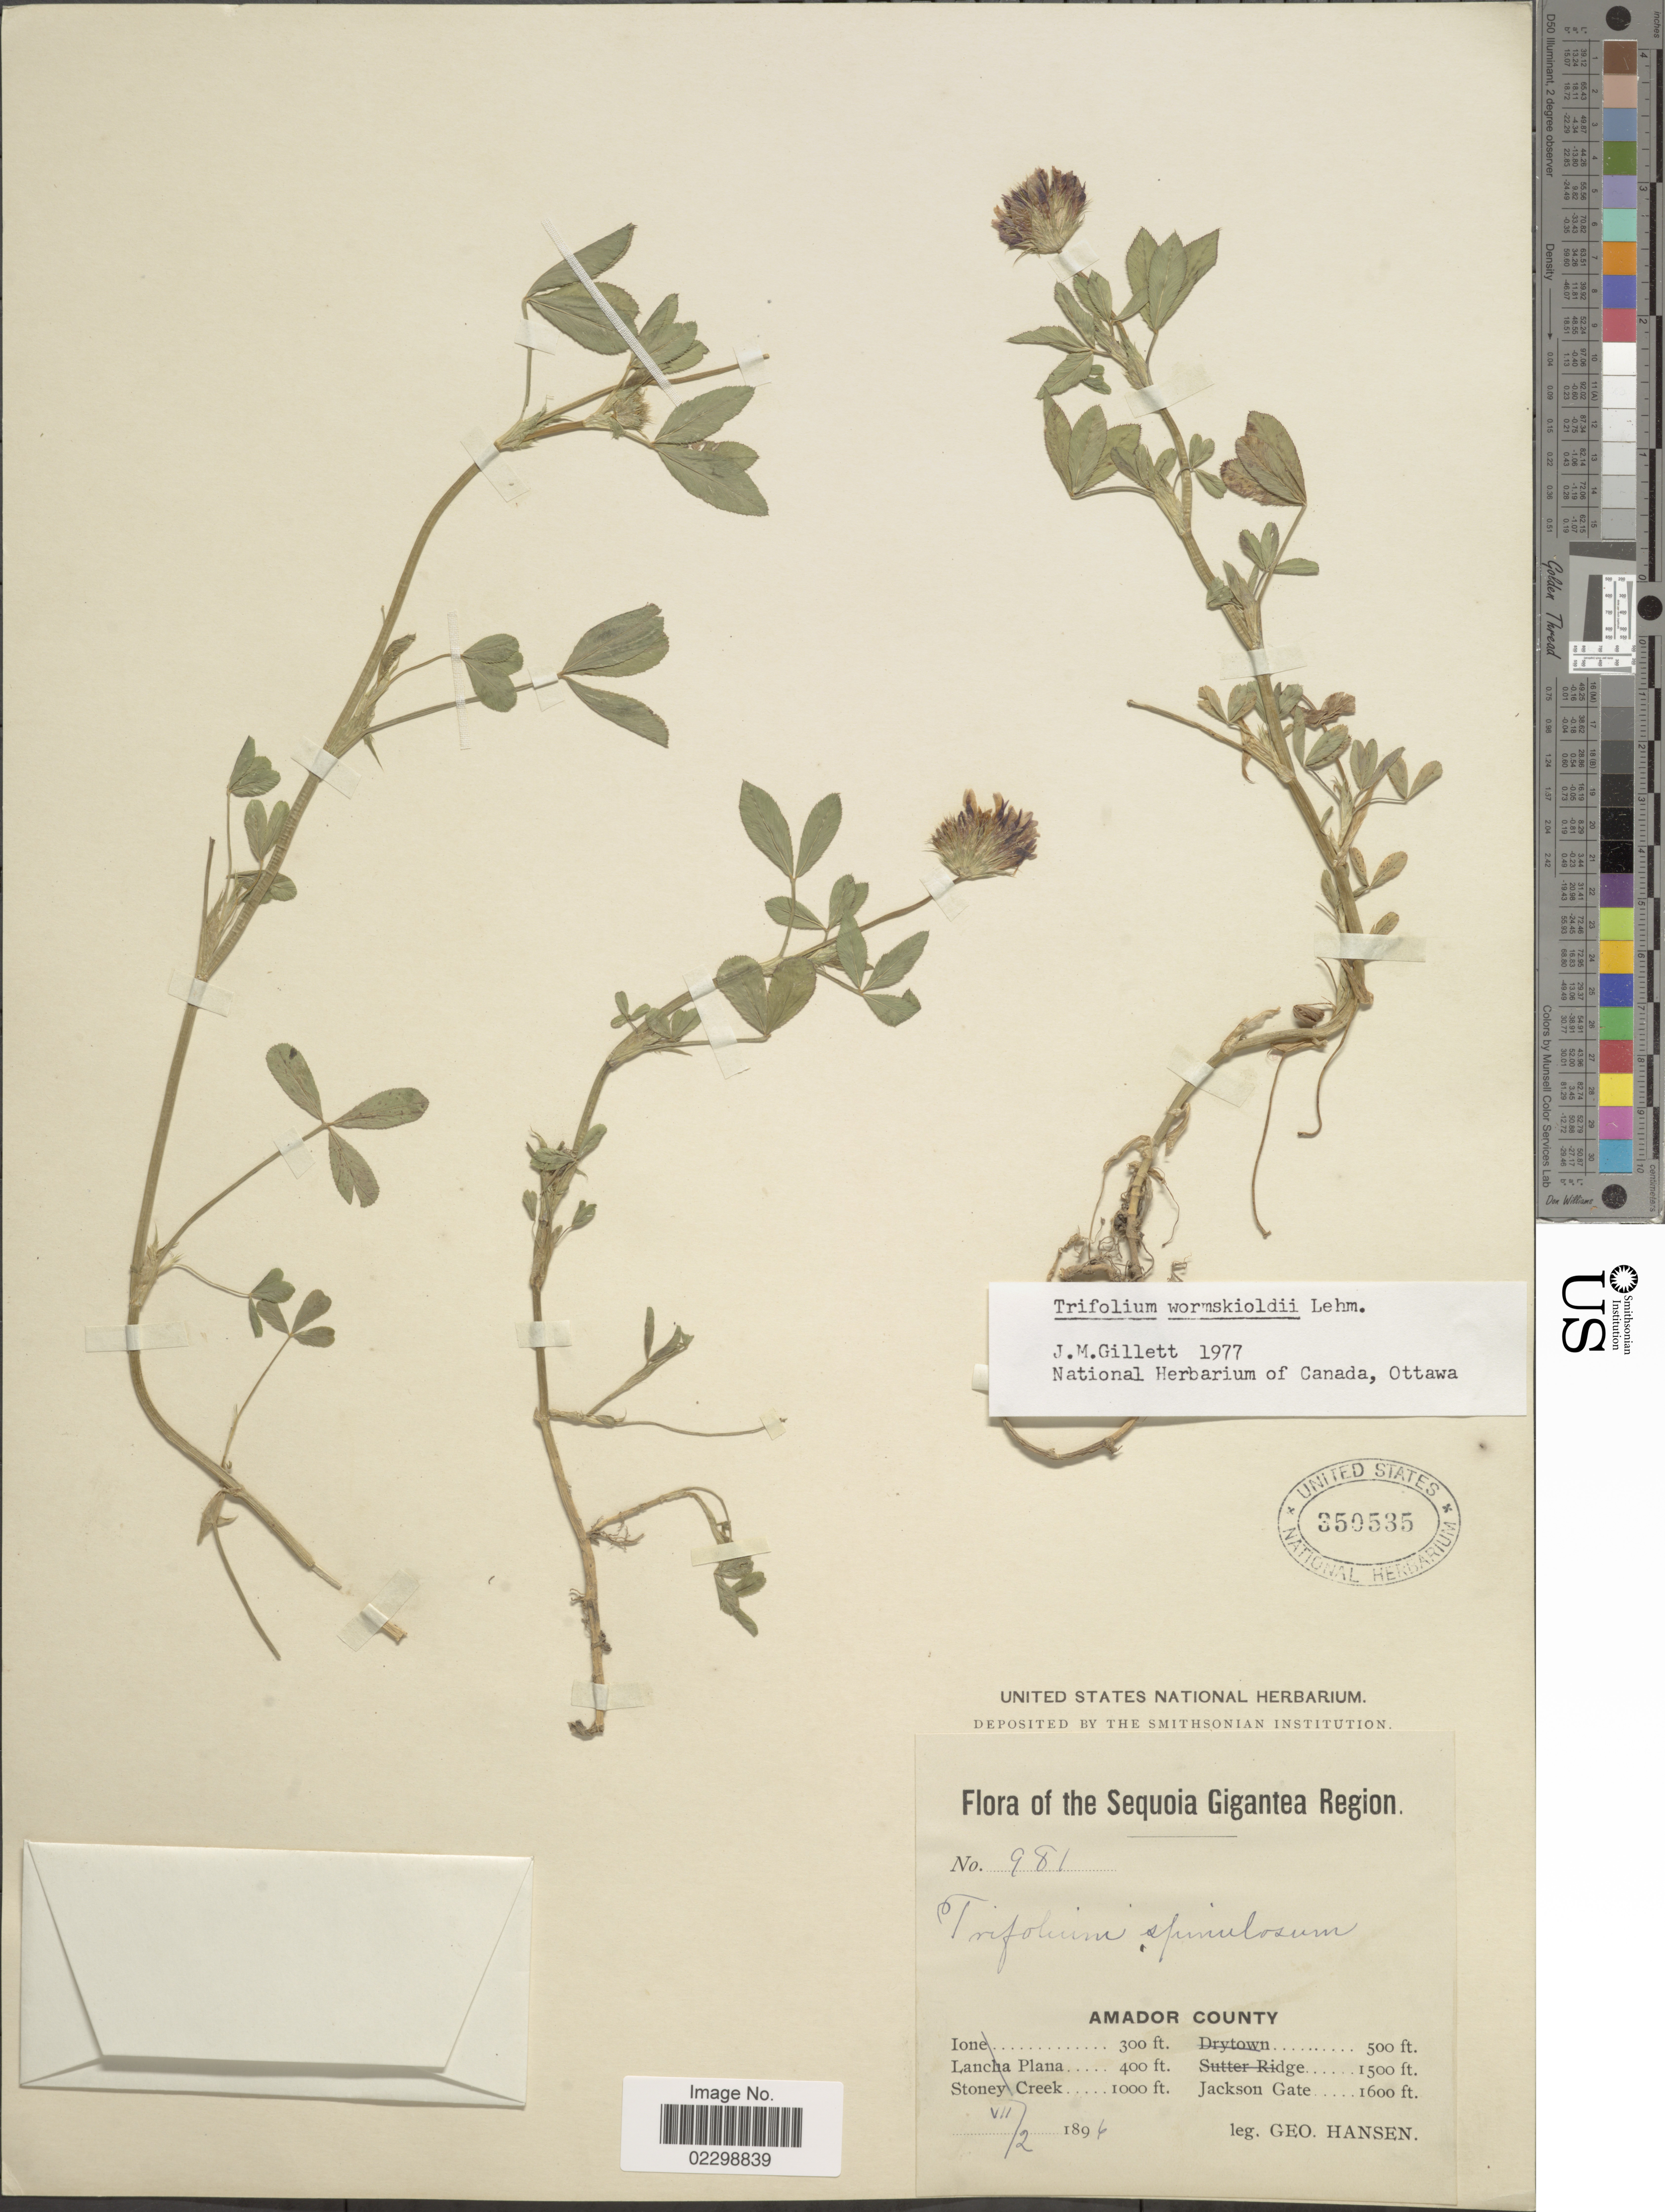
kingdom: Plantae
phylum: Tracheophyta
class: Magnoliopsida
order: Fabales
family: Fabaceae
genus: Trifolium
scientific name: Trifolium wormskioldii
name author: Lehm.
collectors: G. Hansen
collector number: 981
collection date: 1896-07-02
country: United States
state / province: California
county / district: Amador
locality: Sequoia Gigantea Region, Amador County, Jackson Gate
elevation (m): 488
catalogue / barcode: US 350535